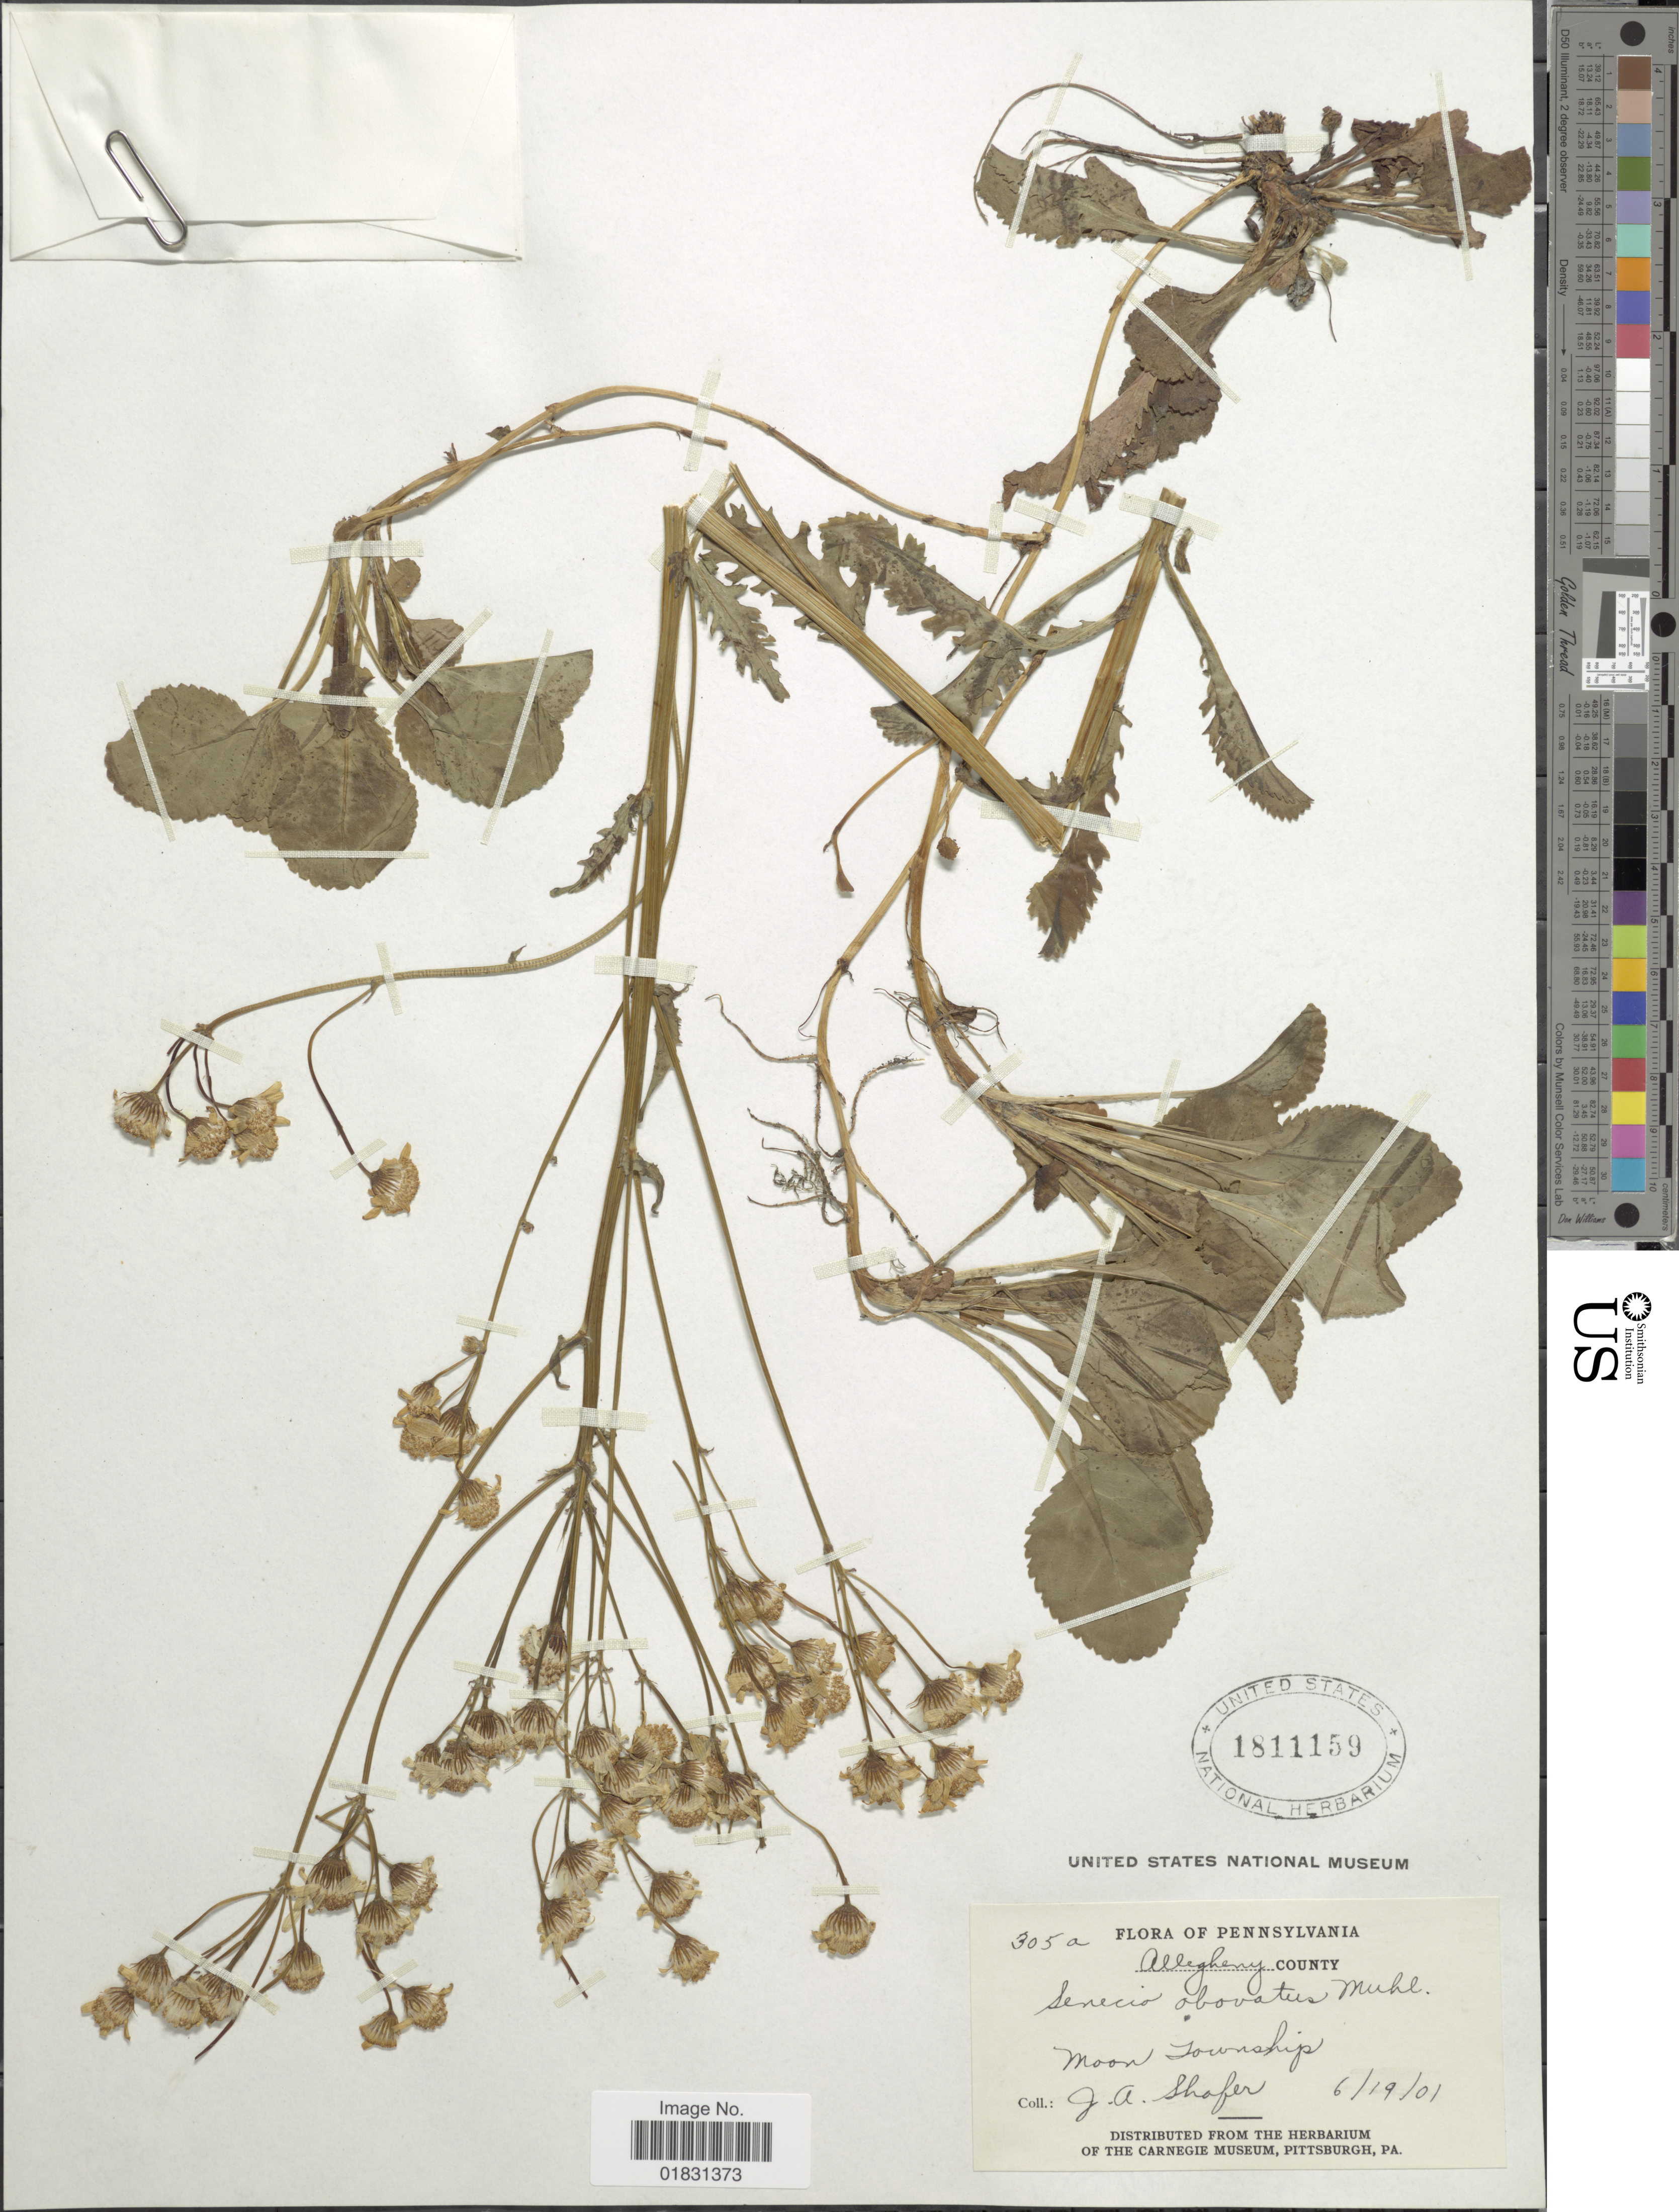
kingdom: Plantae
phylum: Tracheophyta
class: Magnoliopsida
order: Asterales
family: Asteraceae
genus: Packera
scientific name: Packera obovata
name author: (Muhl. ex Willd.) W.A. Weber & Á. Löve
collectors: J. A. Shafer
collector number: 305a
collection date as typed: Transcribed d/m/y: 19/6/1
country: United States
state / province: Pennsylvania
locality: Allegheny County, Moon Township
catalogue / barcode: US 1811159